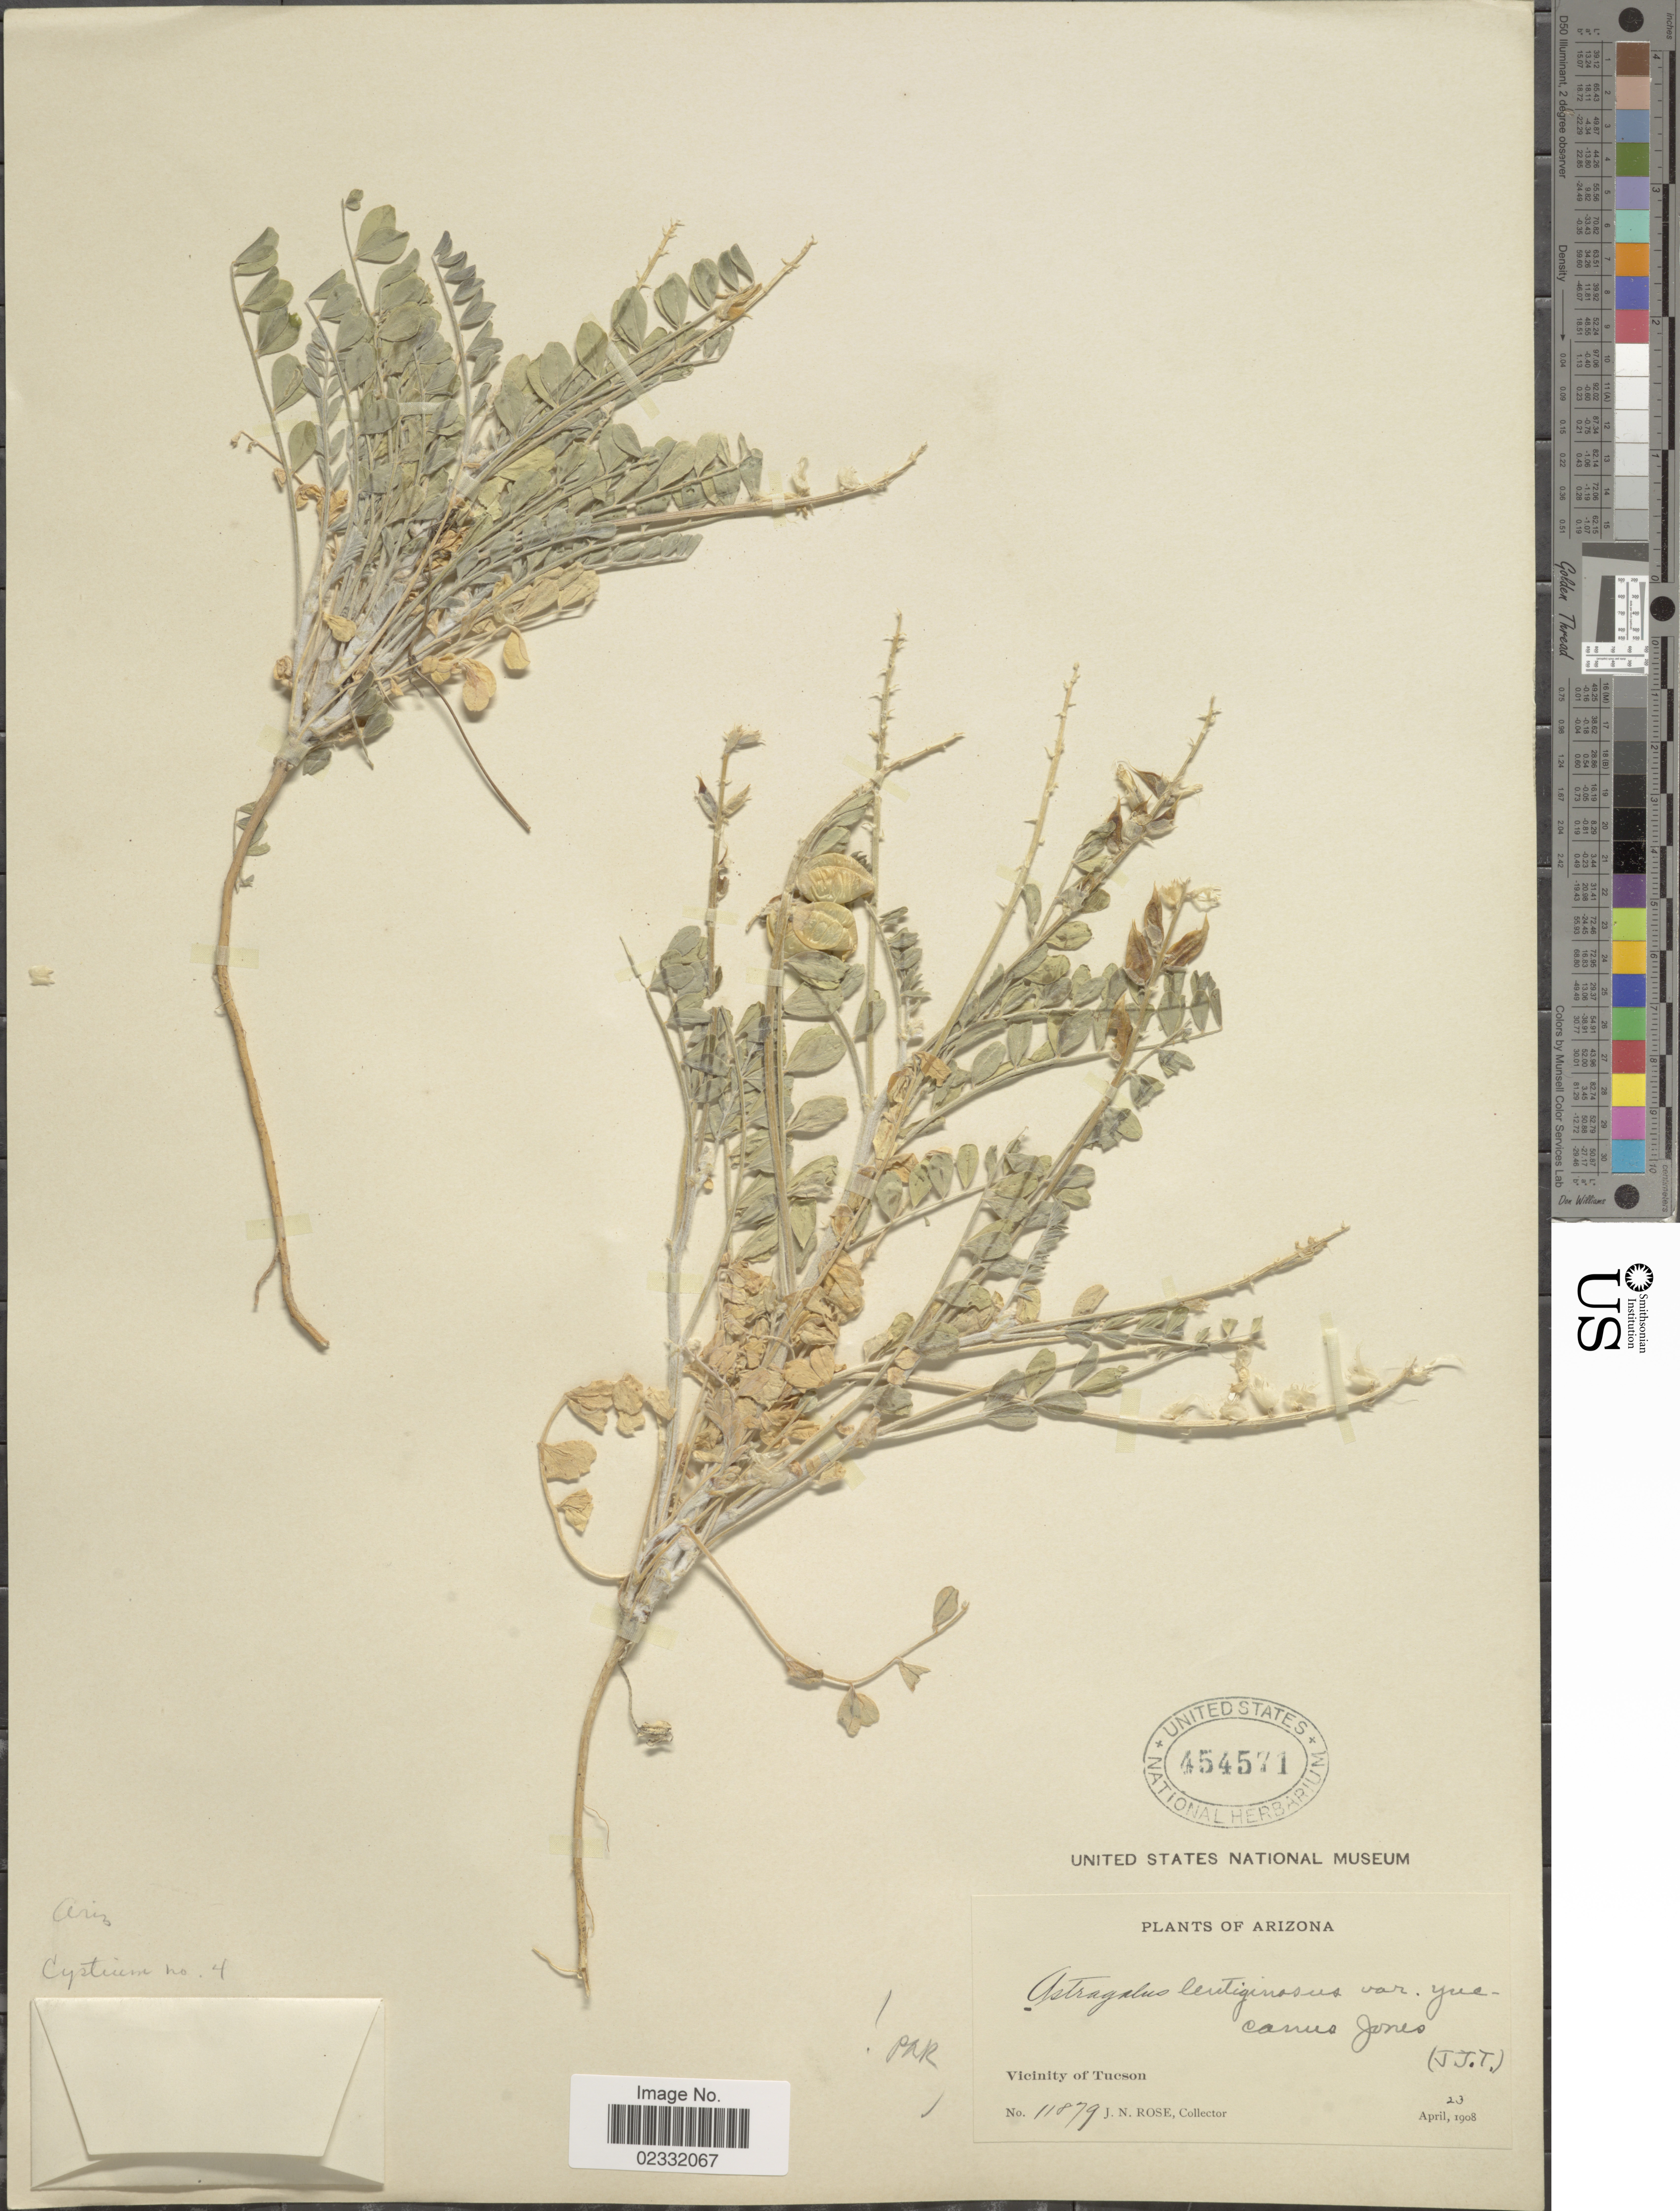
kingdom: Plantae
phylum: Tracheophyta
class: Magnoliopsida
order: Fabales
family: Fabaceae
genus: Astragalus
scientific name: Astragalus lentiginosus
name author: Douglas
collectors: J. N. Rose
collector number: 11879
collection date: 1908-04-23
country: United States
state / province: Arizona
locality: Vicinity of Tucson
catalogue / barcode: US 454571